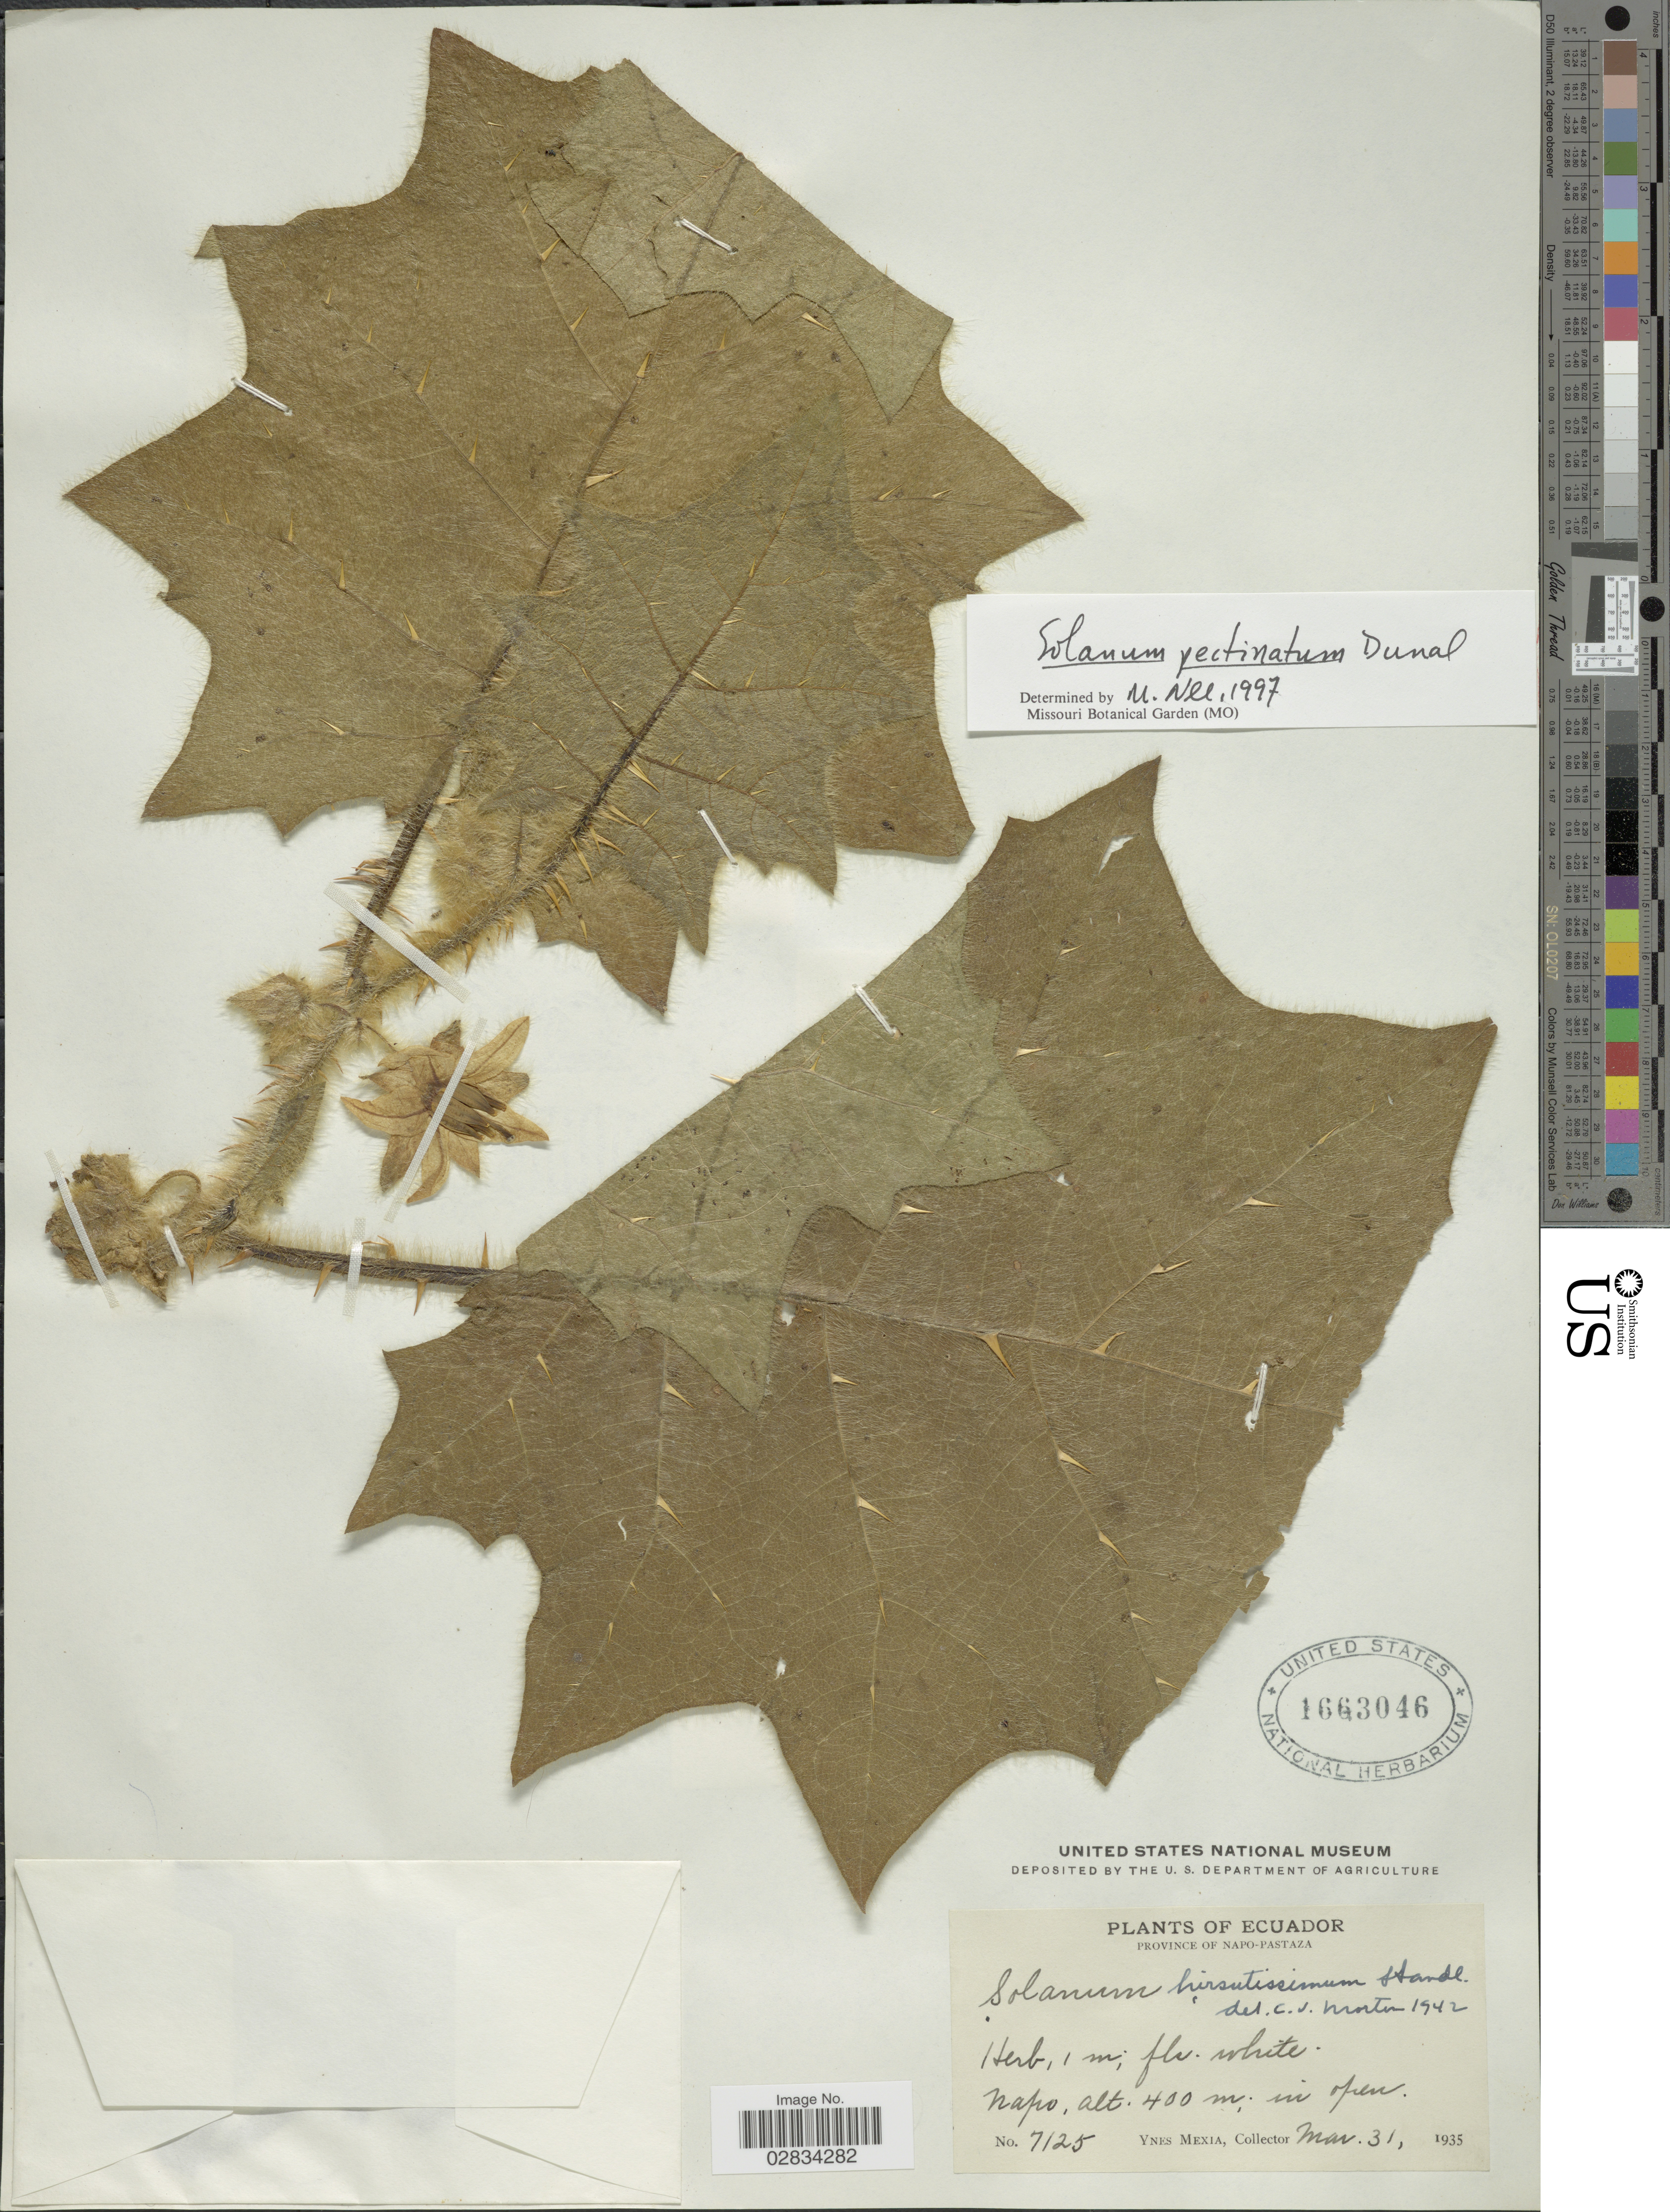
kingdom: Plantae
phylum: Tracheophyta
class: Magnoliopsida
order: Solanales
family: Solanaceae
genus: Solanum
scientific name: Solanum pectinatum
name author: Dunal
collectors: Y. Mexia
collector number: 7125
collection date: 1935-03-31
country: Ecuador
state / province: Napo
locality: Napo.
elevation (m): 400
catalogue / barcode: US 1663046